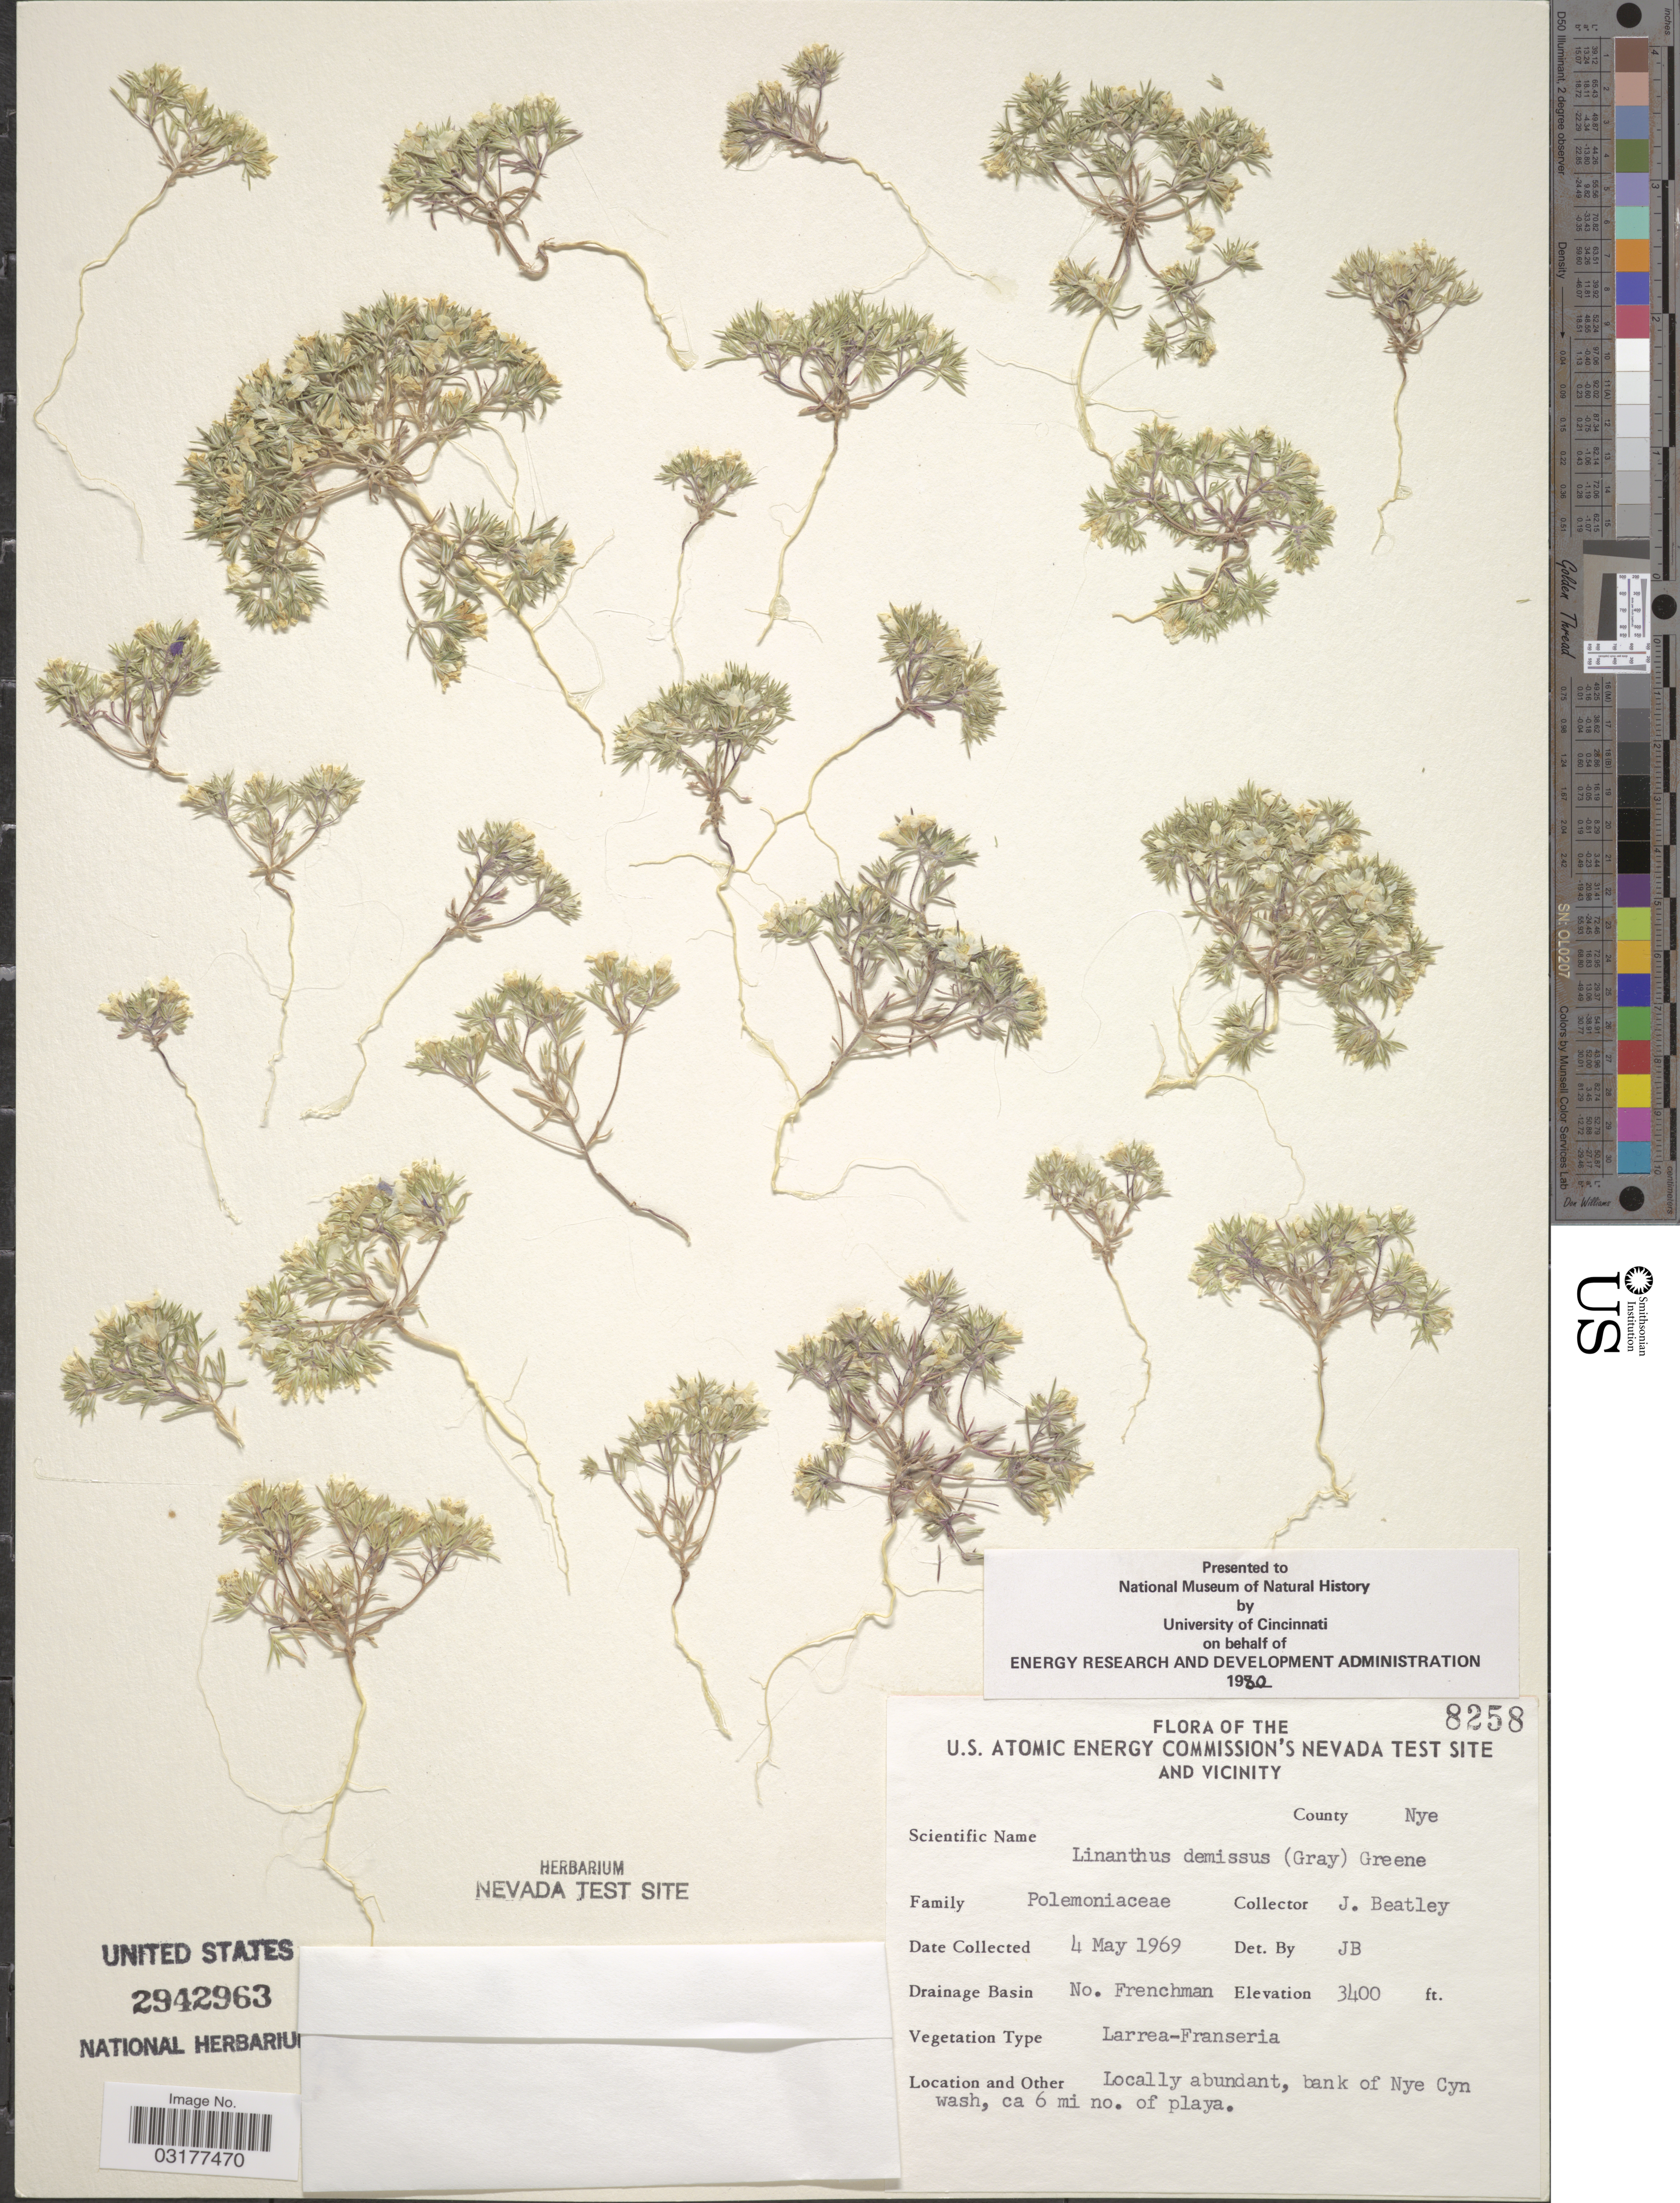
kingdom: Plantae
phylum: Tracheophyta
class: Magnoliopsida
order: Ericales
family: Polemoniaceae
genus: Linanthus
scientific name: Linanthus demissus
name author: (A. Gray) Greene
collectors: J. C. Beatley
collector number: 8258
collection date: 1969-05-04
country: United States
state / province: Nevada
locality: The U.S. Atomic Energy Commission's Nevada Test Site and Vicinity. County Nye. Drainage Basin No. Frenchman, bank of Nye Cyn wash, ca 6 mi no. of playa.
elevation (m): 1036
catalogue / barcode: US 2942963